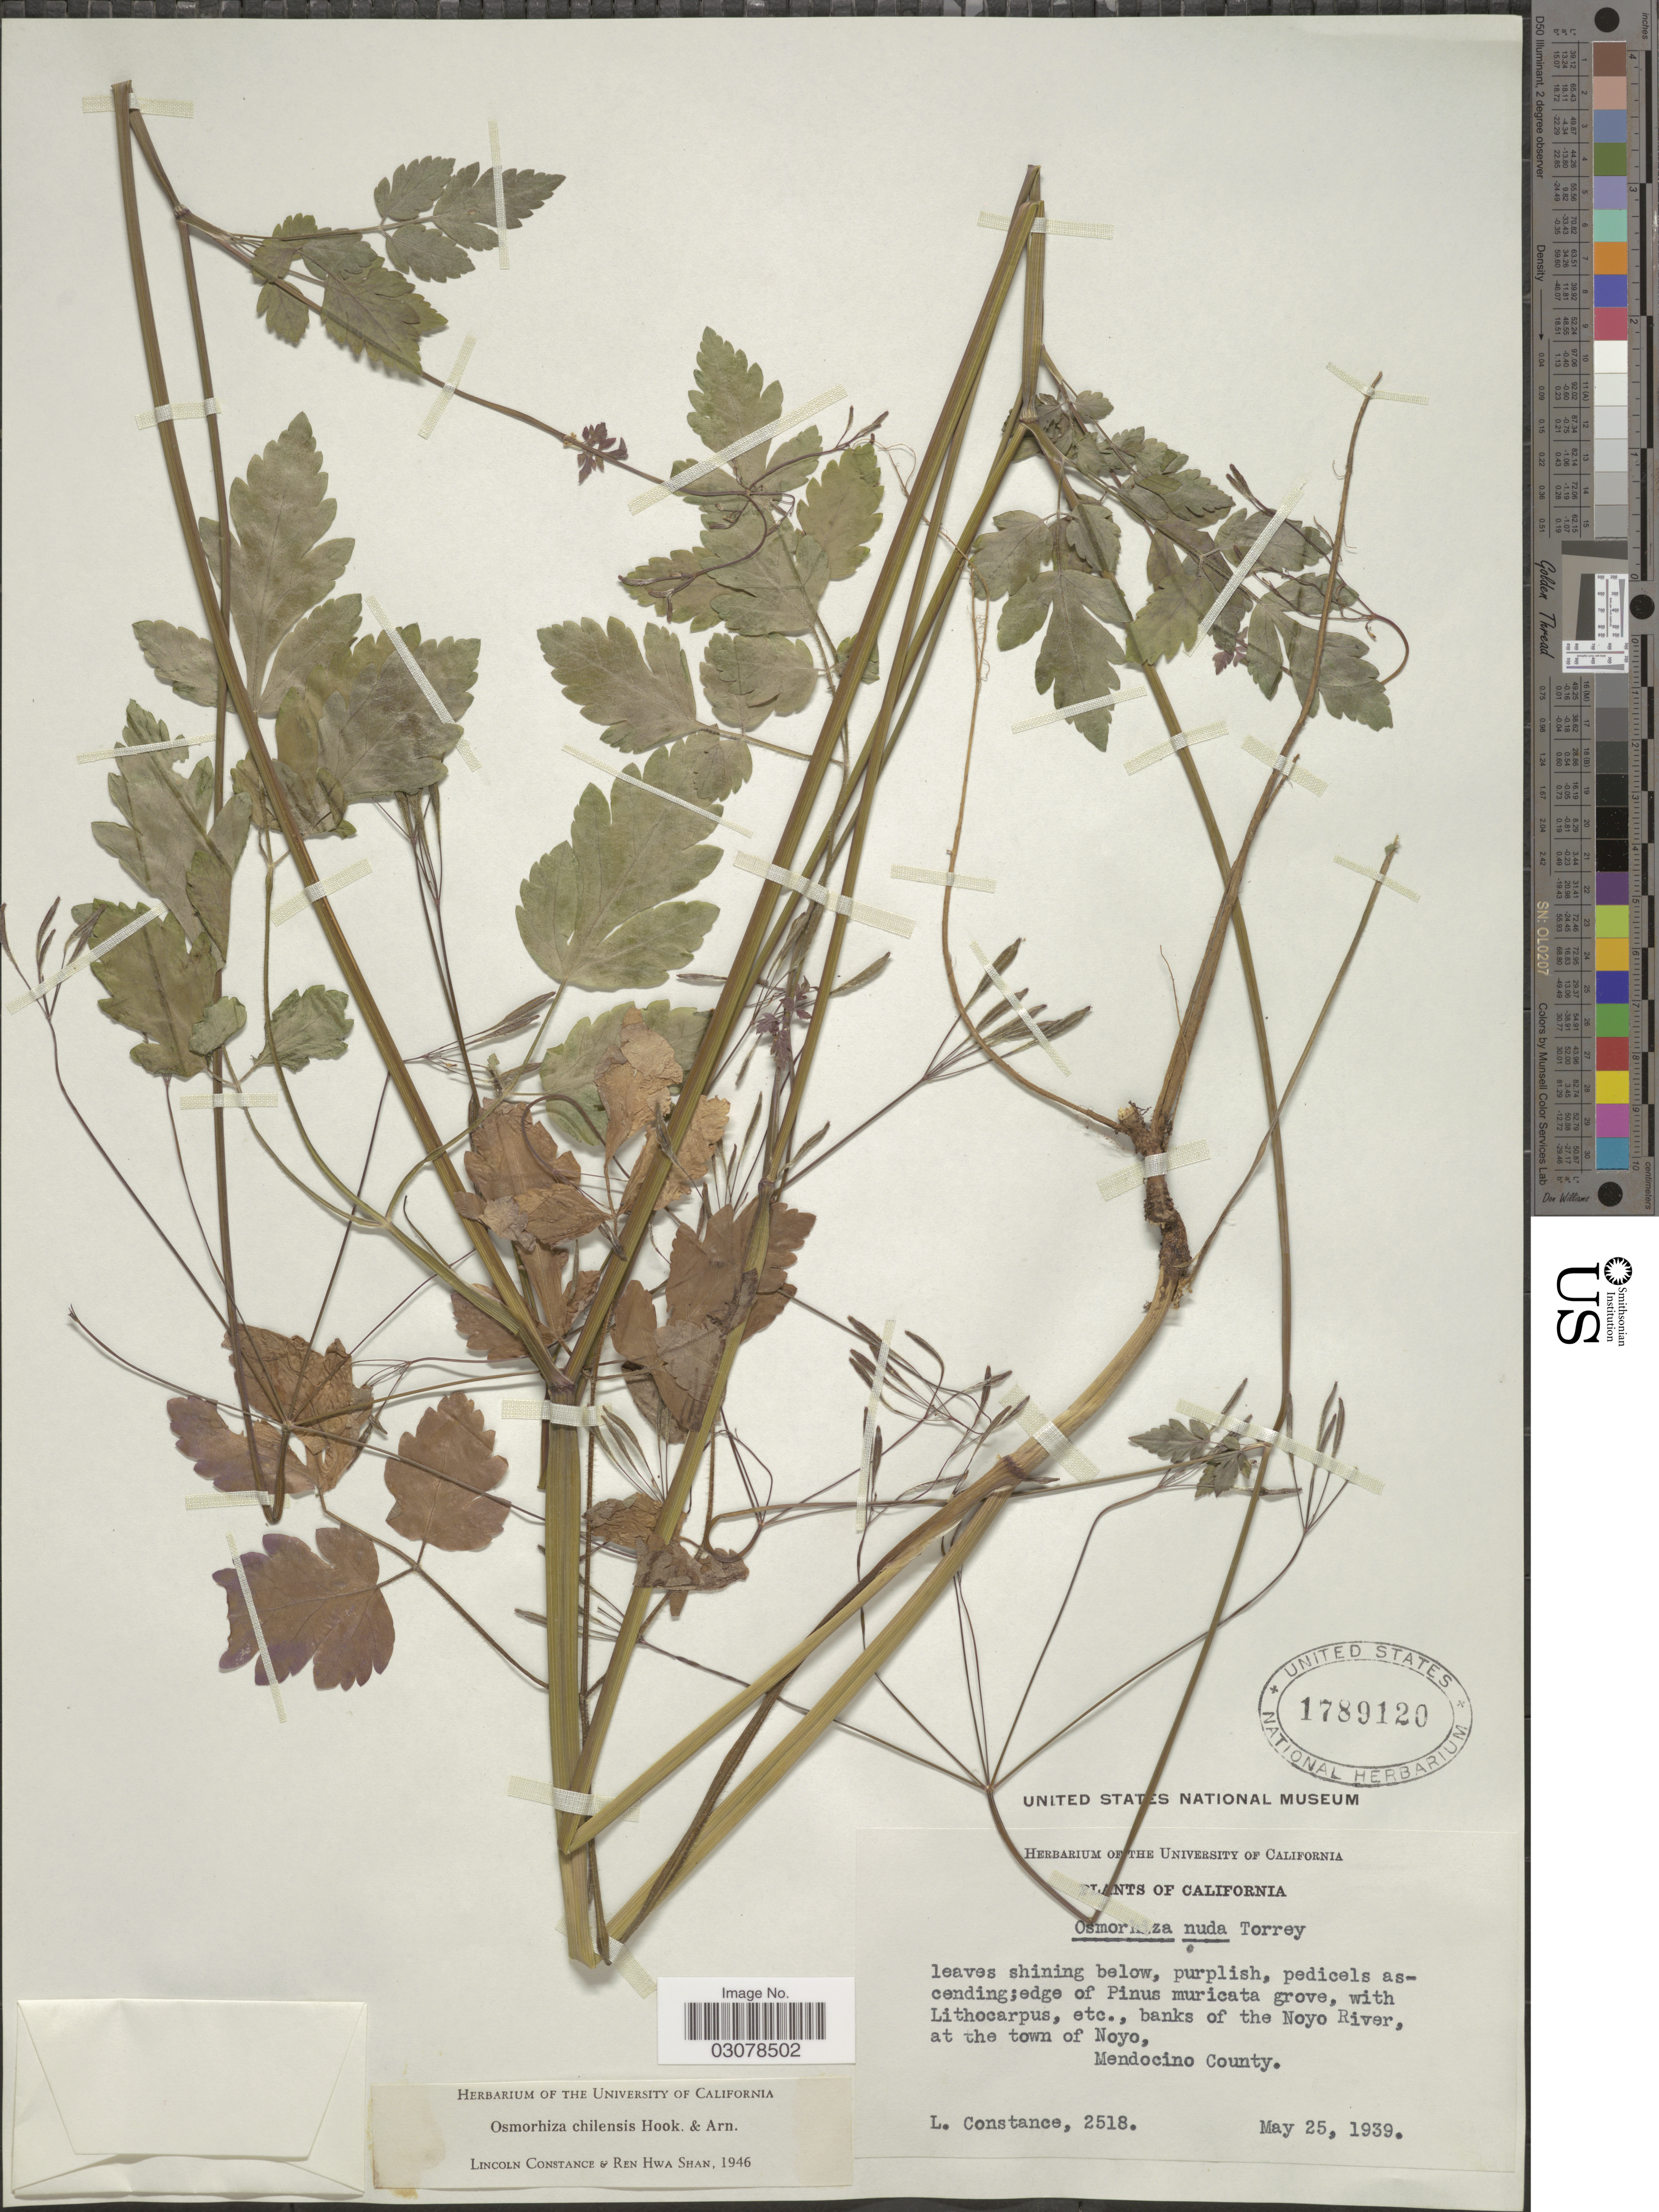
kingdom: Plantae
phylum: Tracheophyta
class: Magnoliopsida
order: Apiales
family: Apiaceae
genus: Osmorhiza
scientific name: Osmorhiza chilensis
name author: Hook. & Arn.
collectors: L. Constance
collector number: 2518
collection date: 1939-05-25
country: United States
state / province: California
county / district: Mendocino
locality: Banks of the Noyo River, at the town of Noyo, Mendocino County.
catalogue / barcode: US 1789120